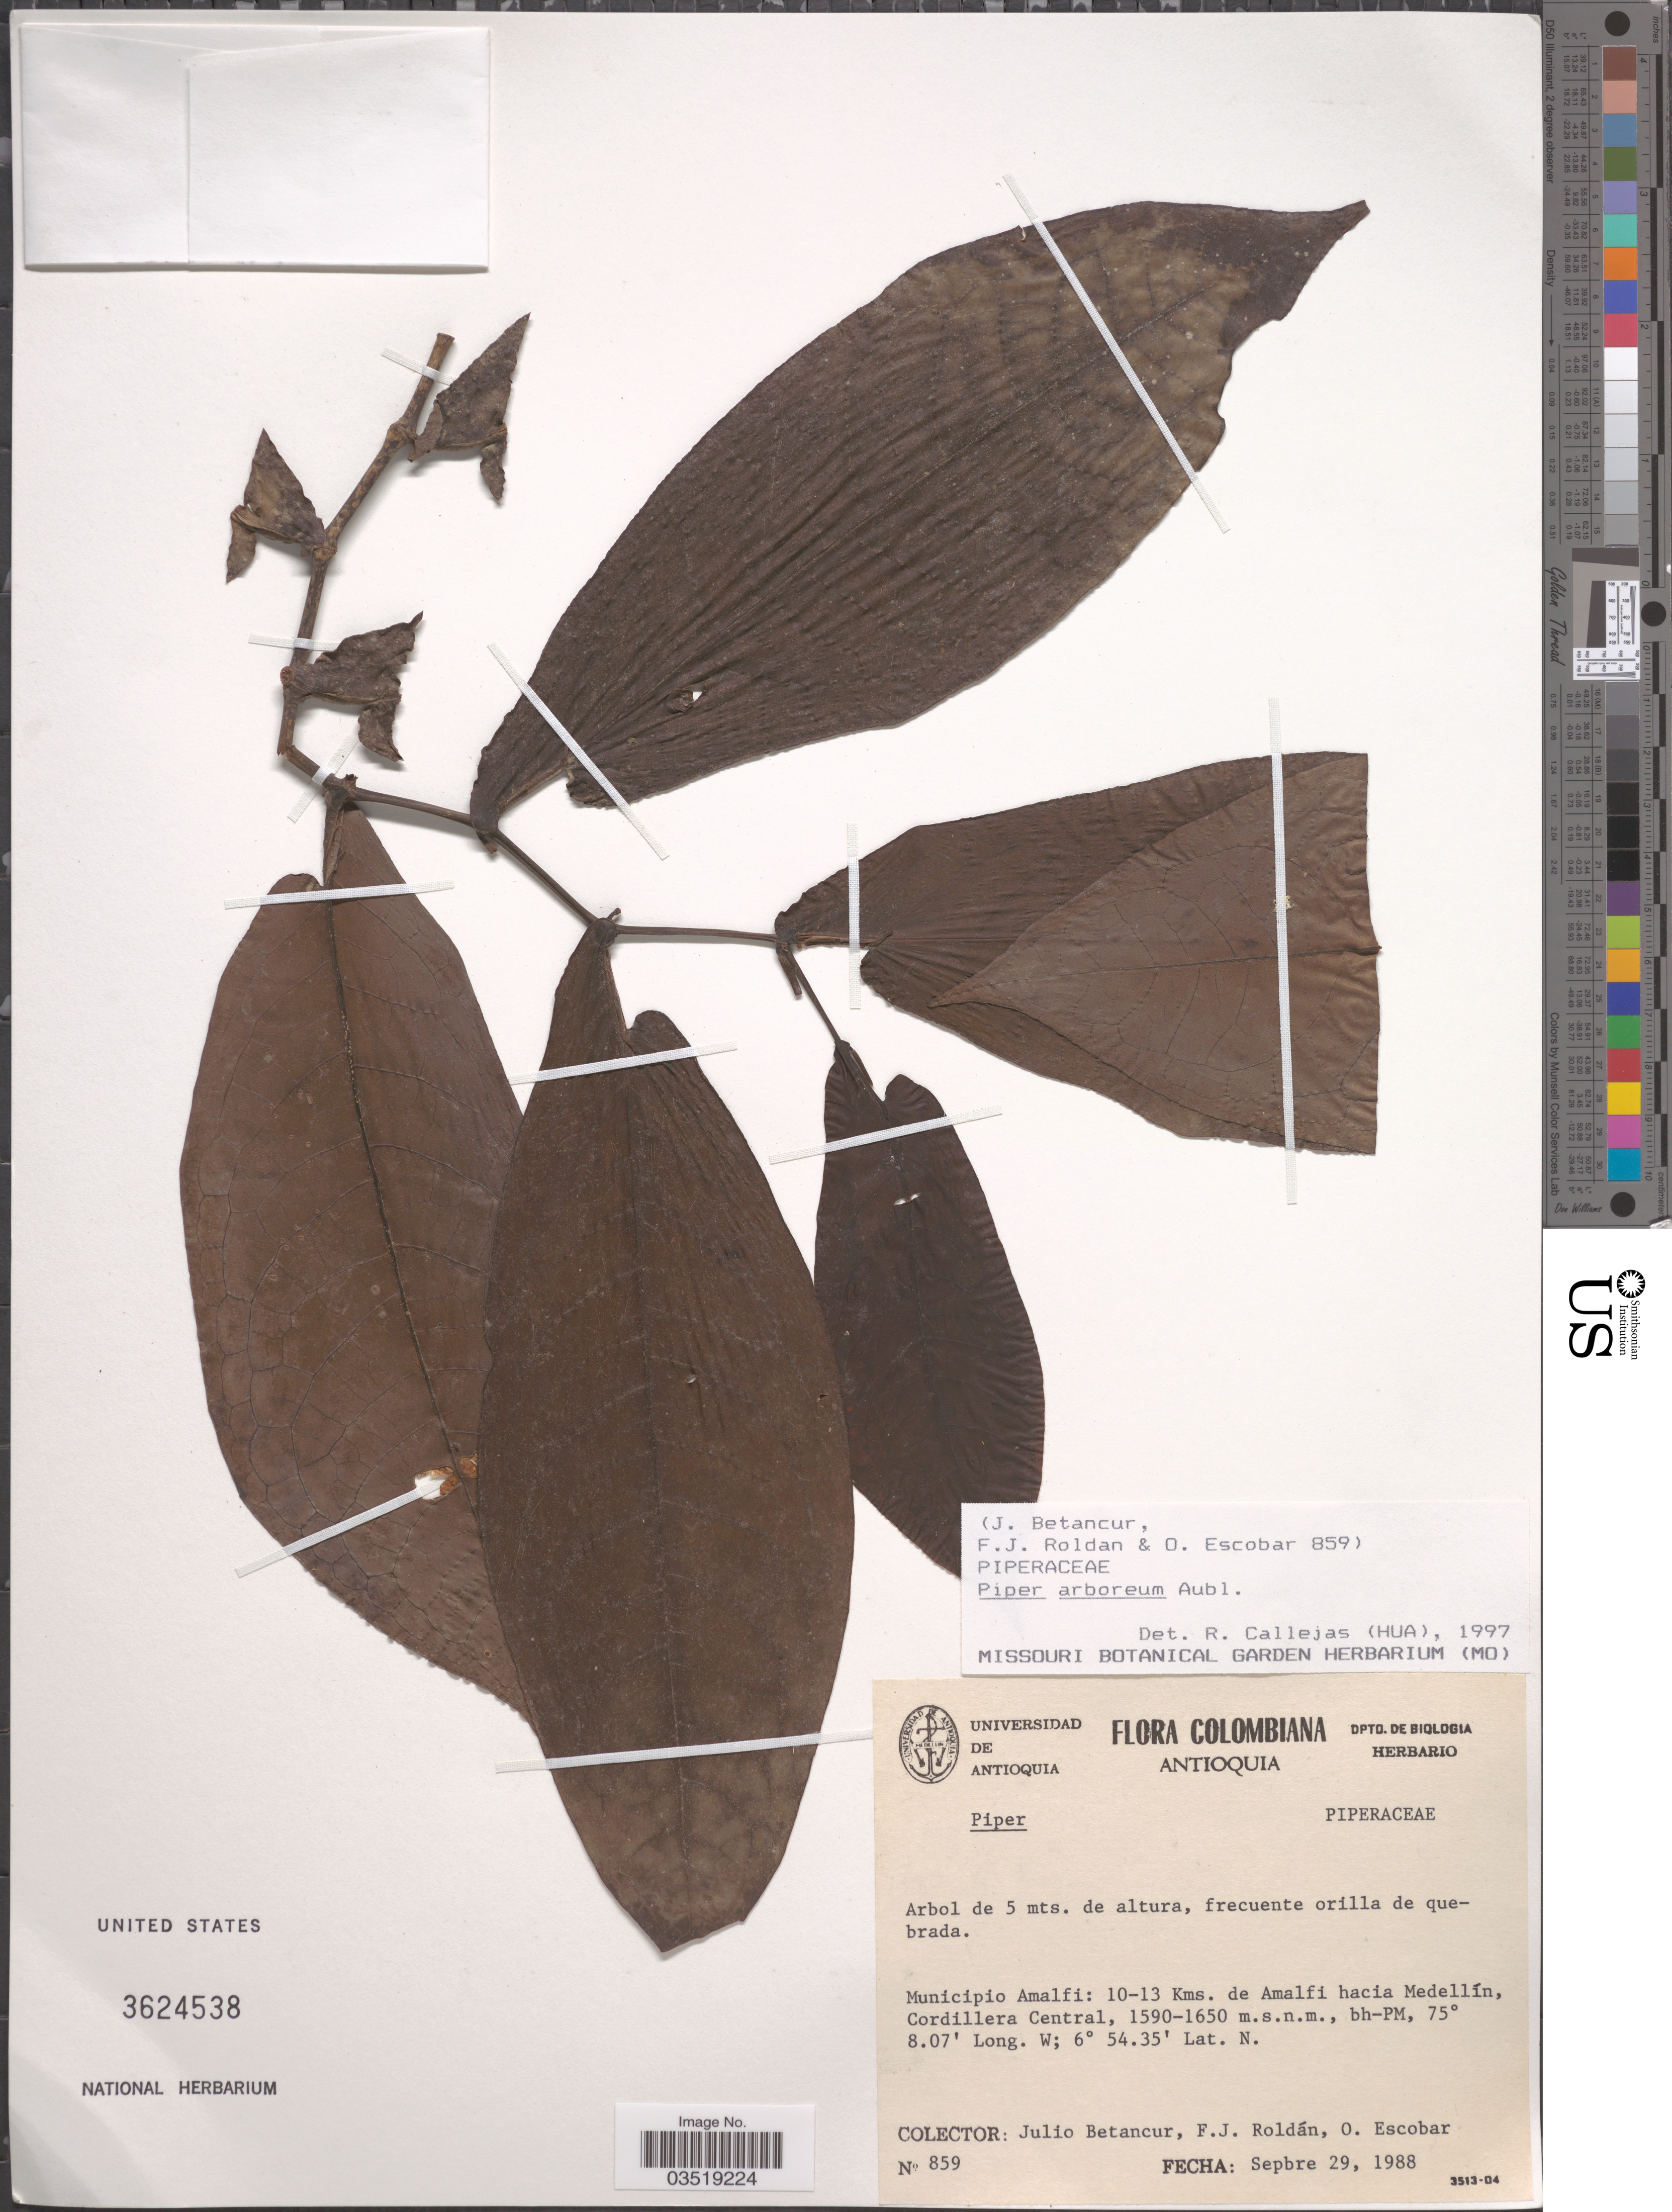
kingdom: Plantae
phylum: Tracheophyta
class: Magnoliopsida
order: Piperales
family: Piperaceae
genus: Piper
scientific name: Piper arboreum var. arboreum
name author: Aubl.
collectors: J. Betancur, F. J. Roldán & O. Escobar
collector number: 859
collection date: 1988-09-29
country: Colombia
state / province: Antioquia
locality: Municipio amalfi: 10-13 Kms. de Amalfi hacia Medellín, Cordillera Central.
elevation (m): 1590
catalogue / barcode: US 3624538